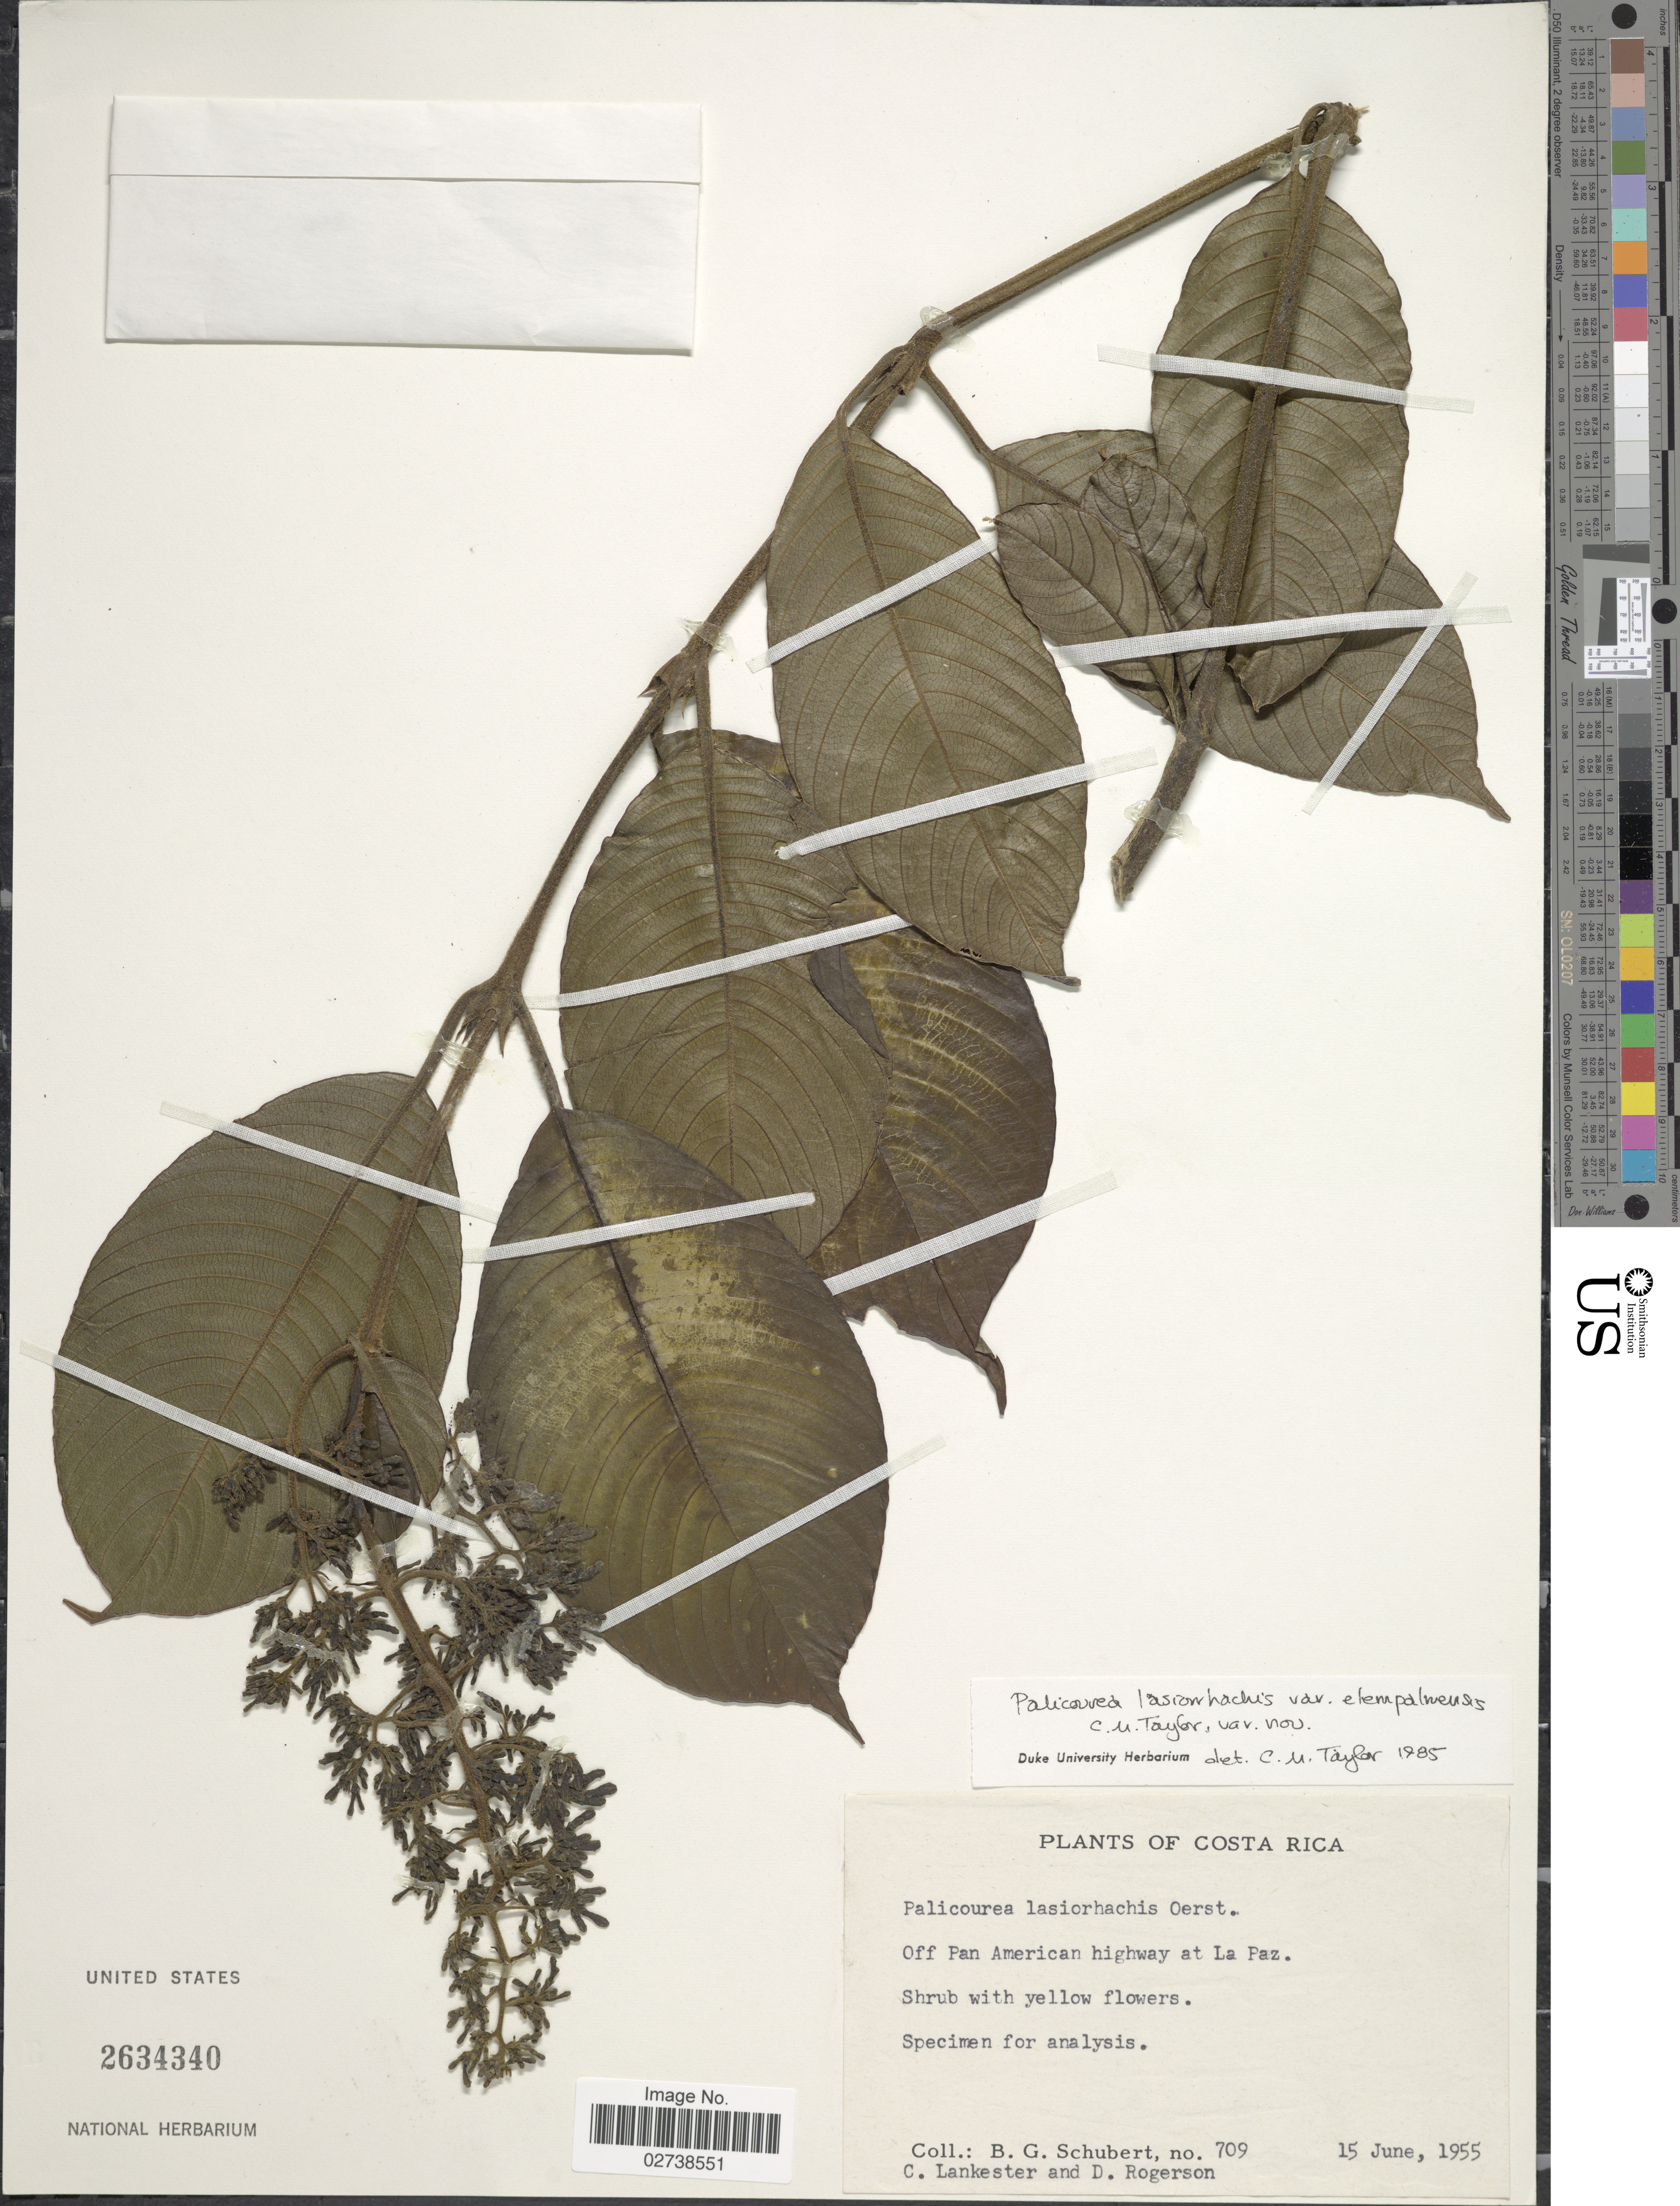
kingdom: Plantae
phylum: Tracheophyta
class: Magnoliopsida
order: Gentianales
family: Rubiaceae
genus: Palicourea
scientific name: Palicourea lasiorrhachis var. elempalmensis C.M. Taylor var. nov. ined.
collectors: B. Schubert, C. H. Lankester & D. Rogerson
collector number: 709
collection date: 1955-06-15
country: Costa Rica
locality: Off Pan American highway at La Paz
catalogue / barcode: US 2634340